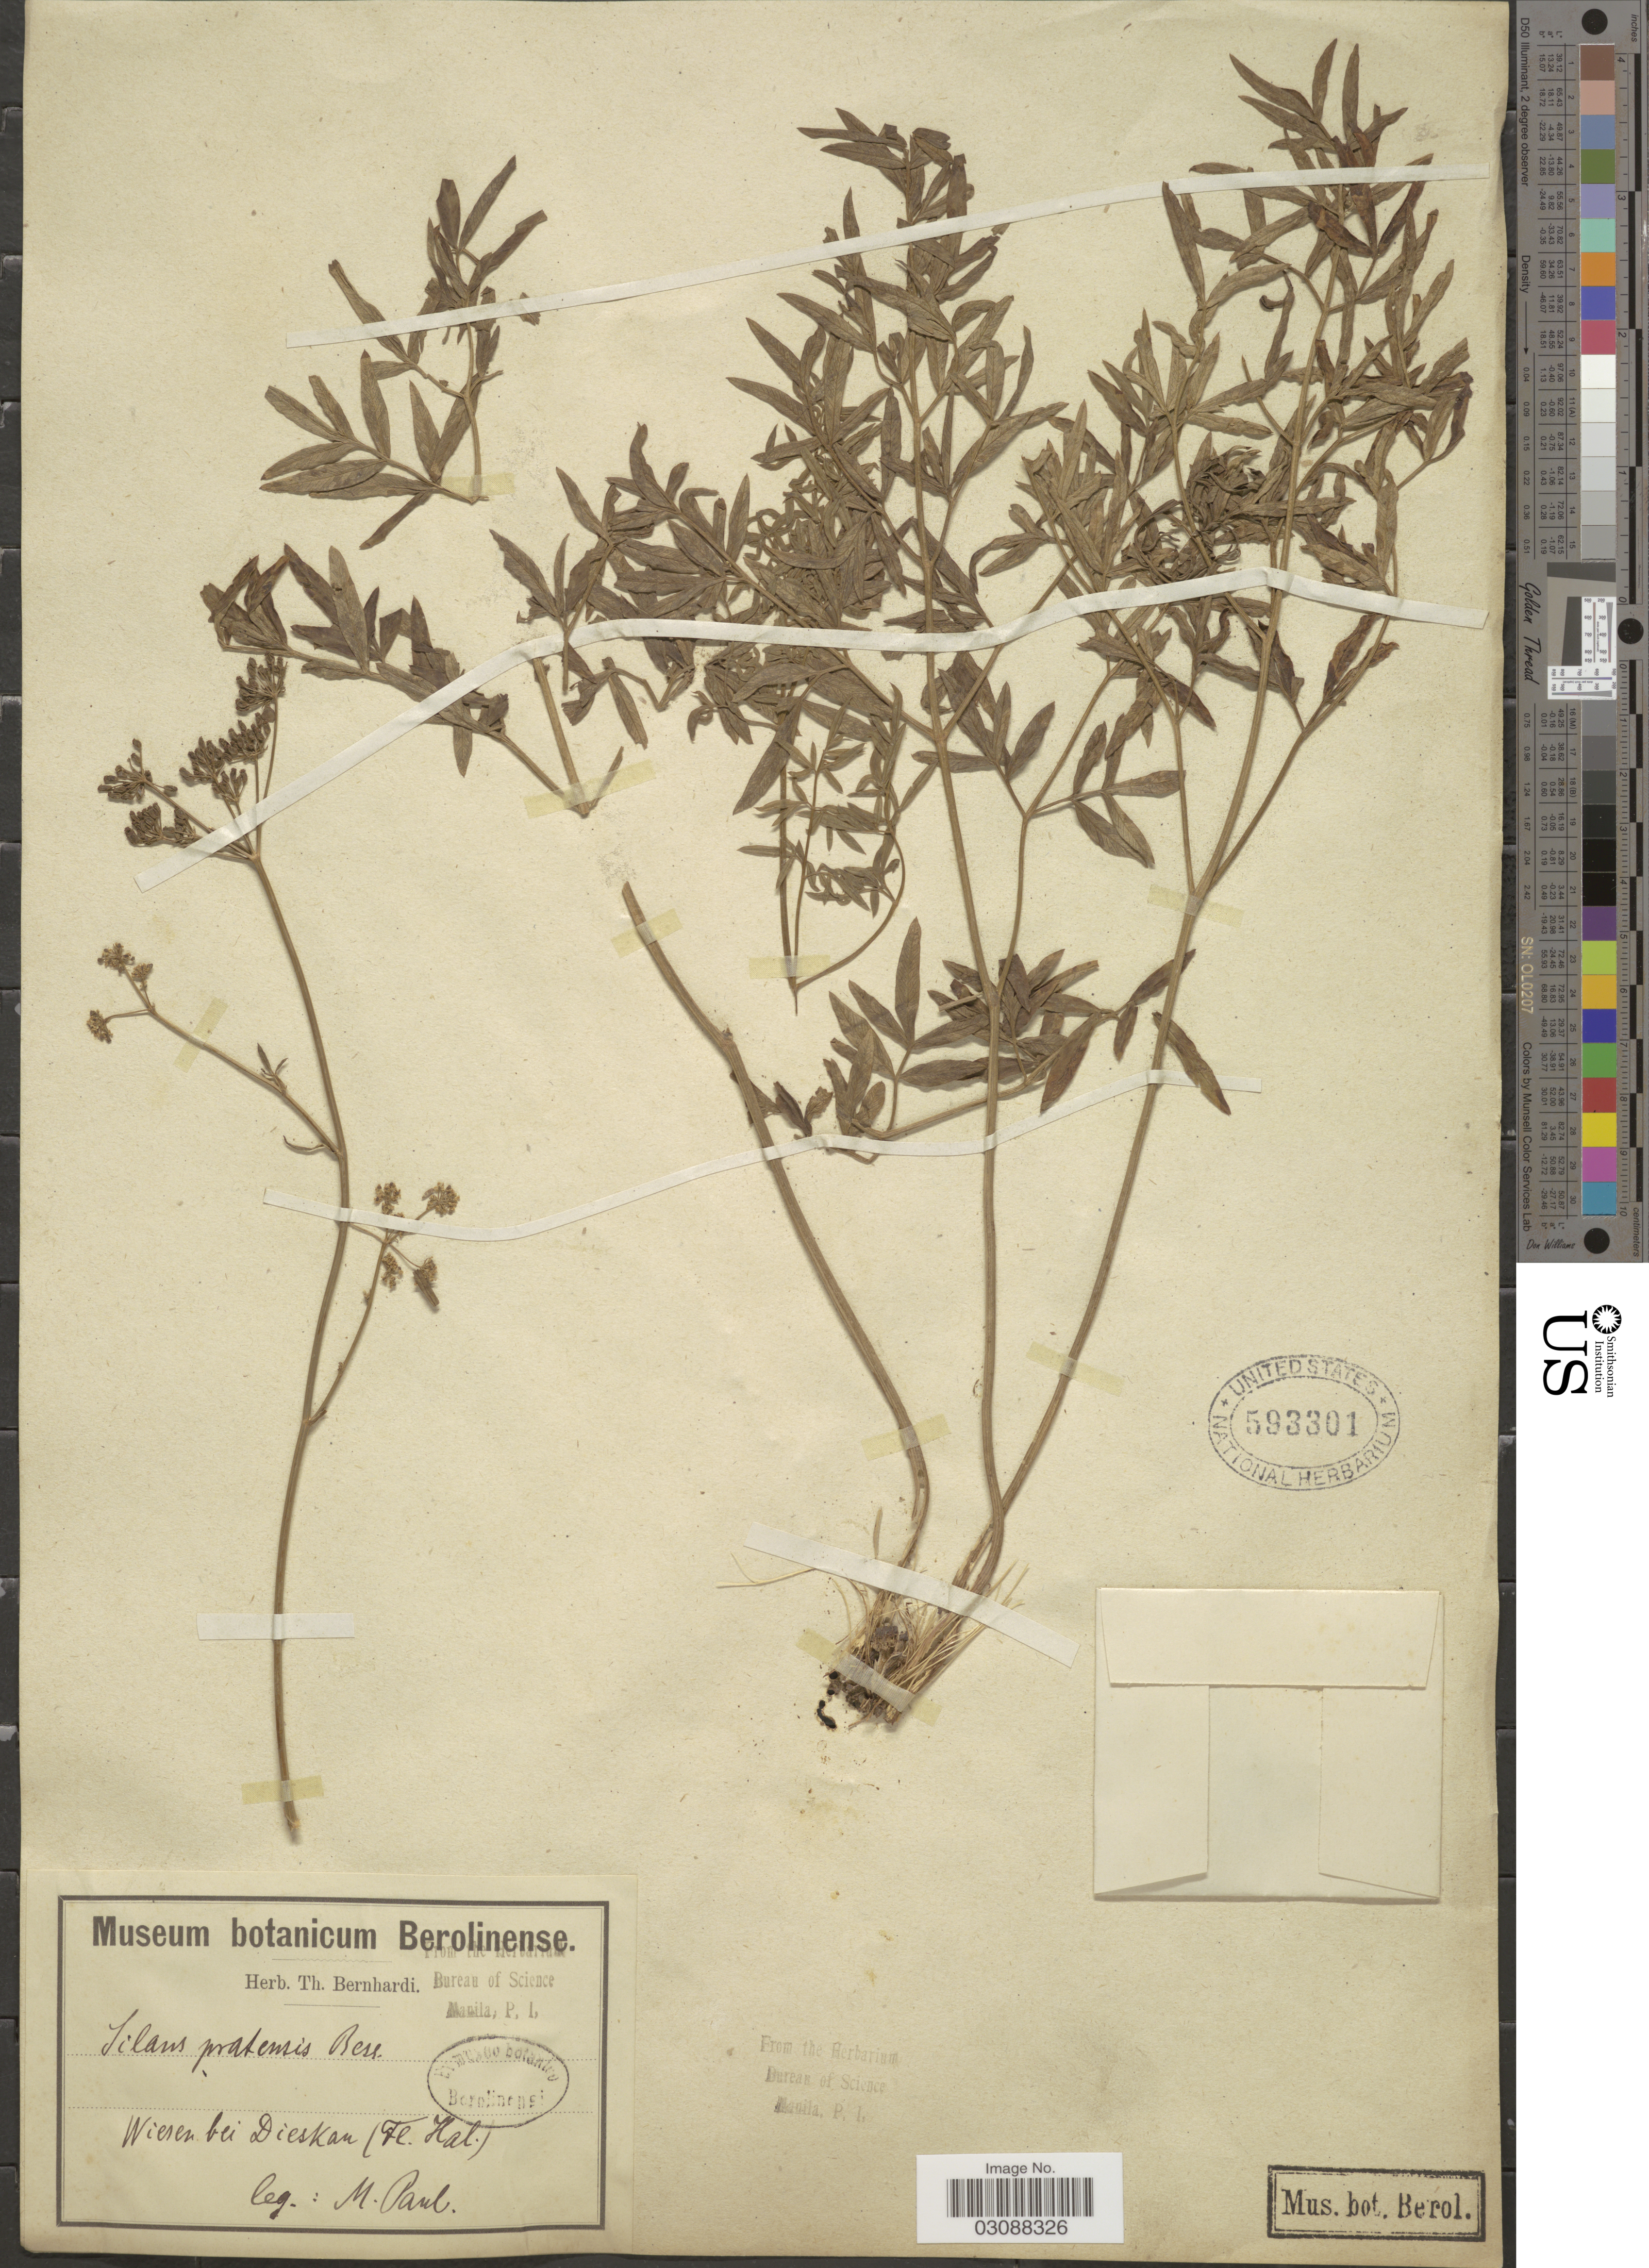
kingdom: Plantae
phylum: Tracheophyta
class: Magnoliopsida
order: Apiales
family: Apiaceae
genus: Silaus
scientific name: Silaus pratensis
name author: (Crantz) Besser ex Schult.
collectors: M. Paul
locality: Wiesen bei Dieskau (Fl. Hal.).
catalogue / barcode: US 593301